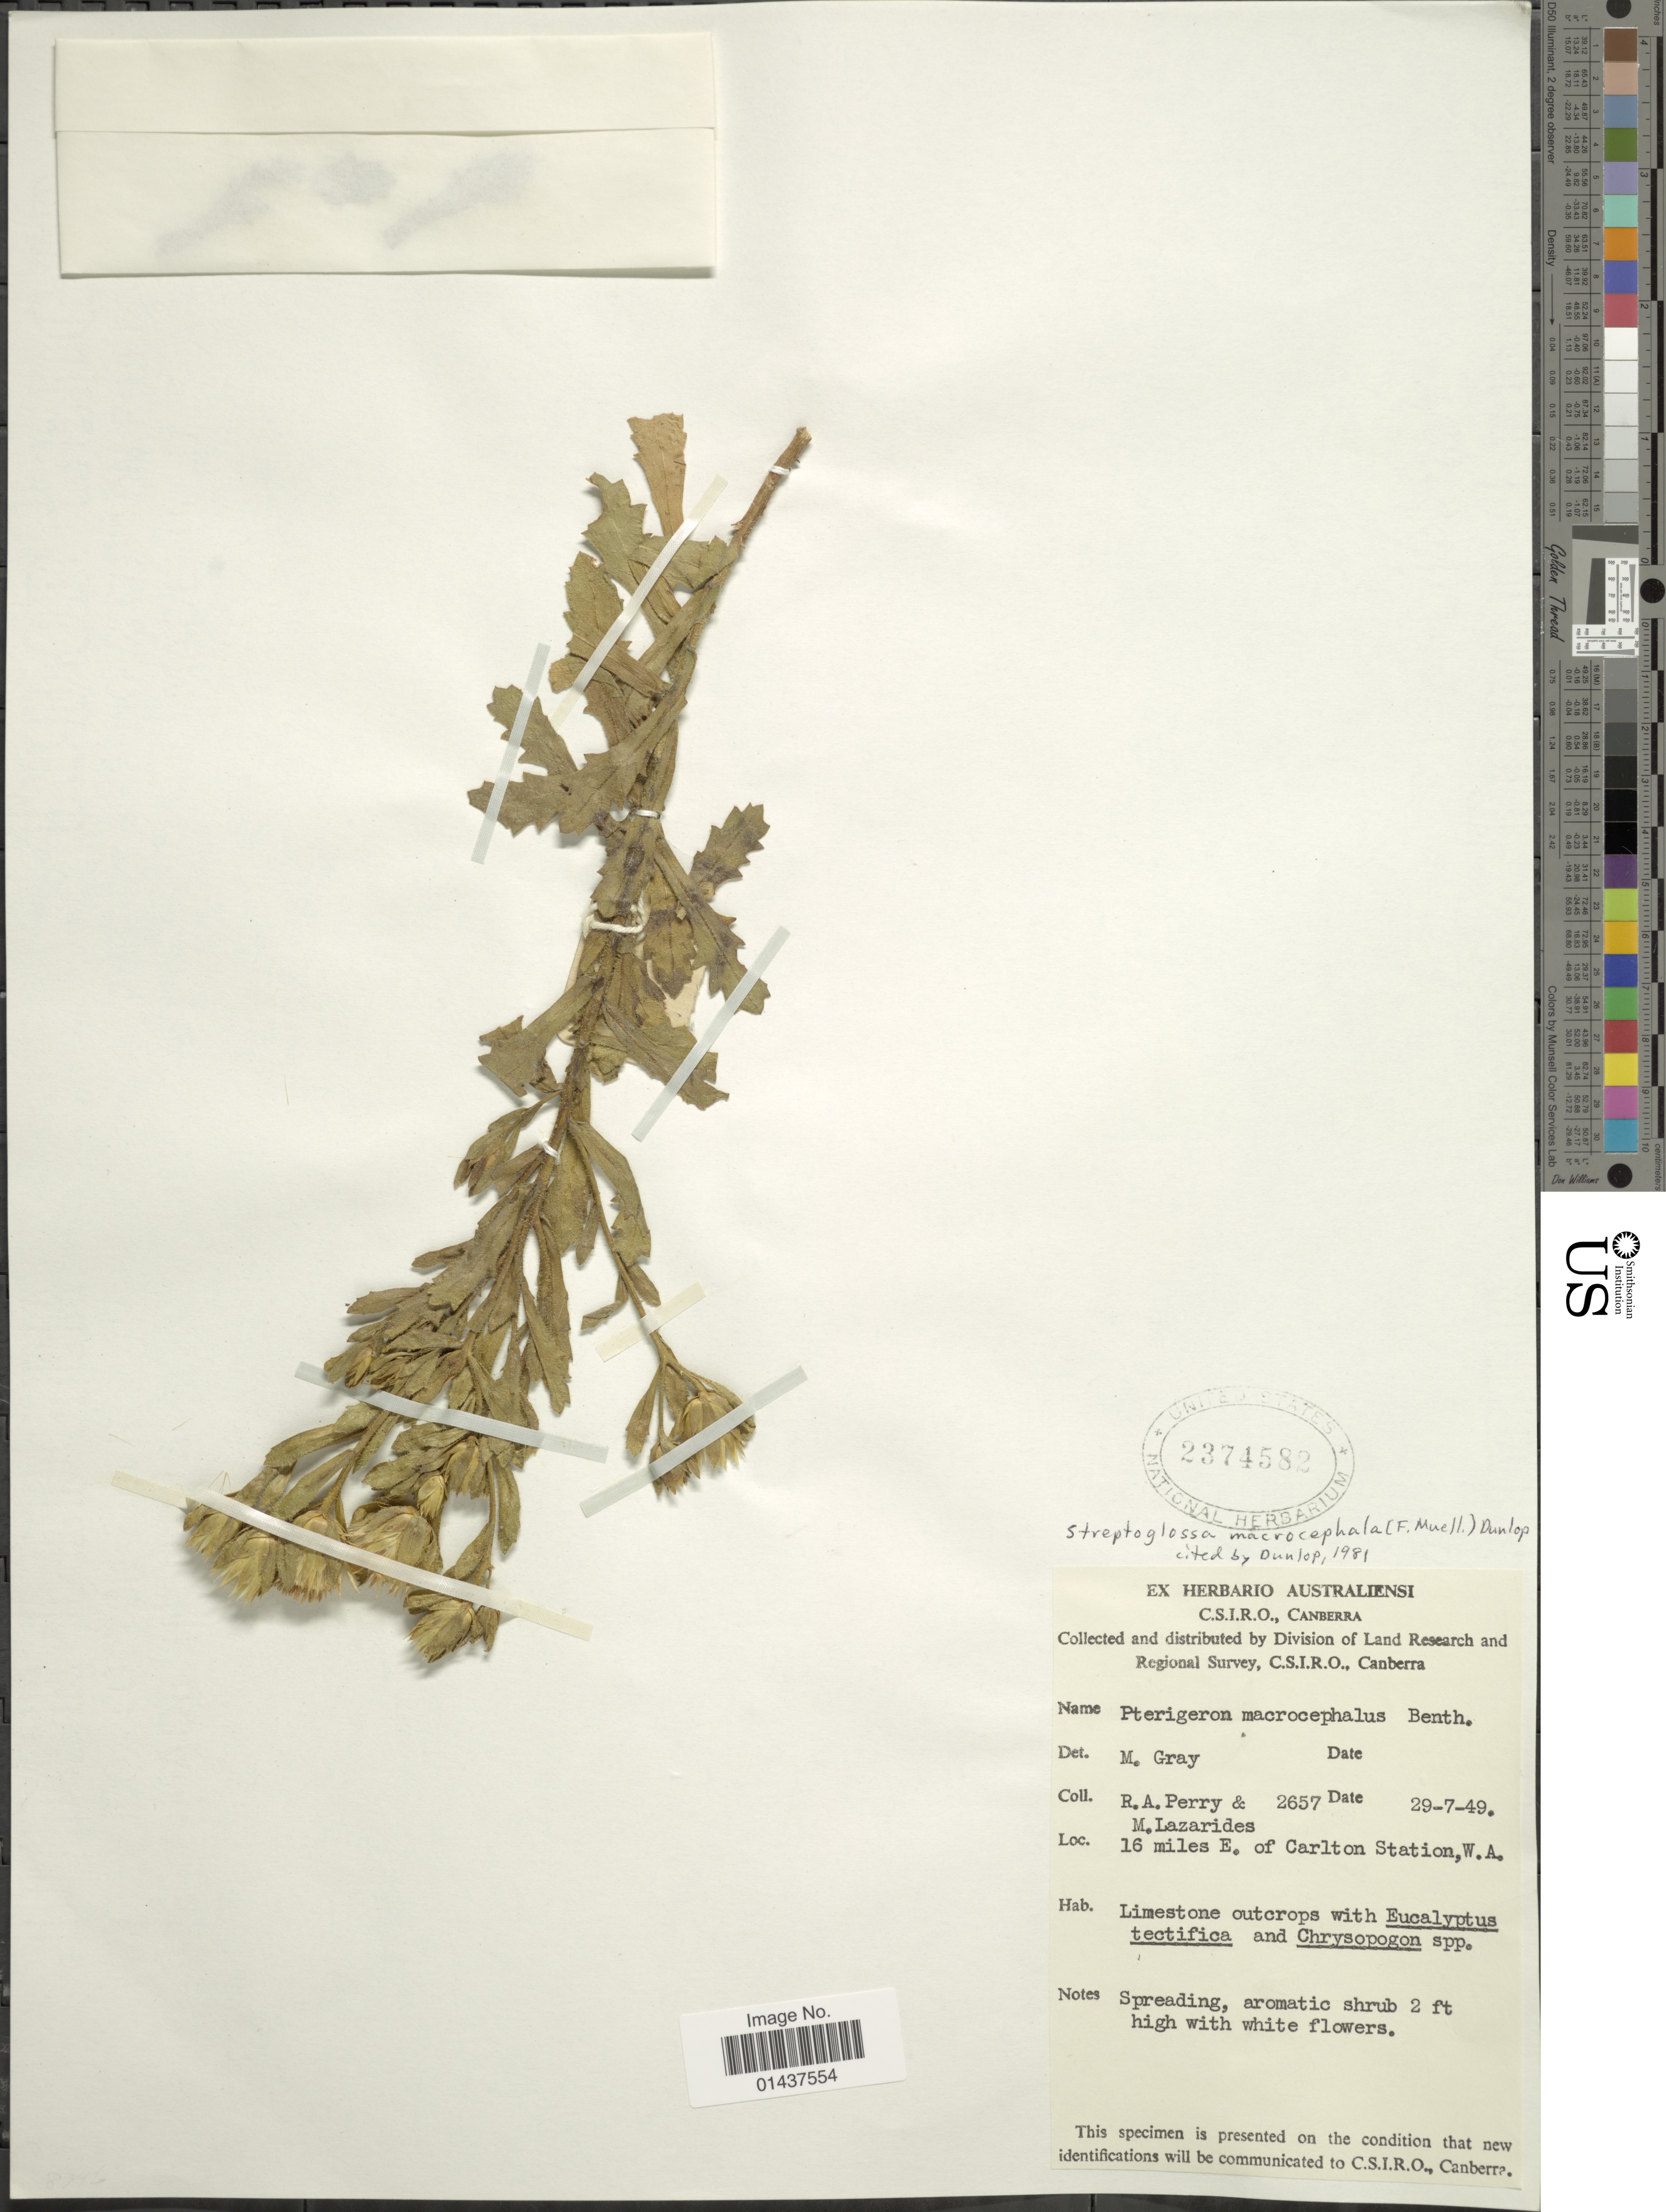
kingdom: Plantae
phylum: Tracheophyta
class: Magnoliopsida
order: Asterales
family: Asteraceae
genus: Streptoglossa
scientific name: Streptoglossa macrocephala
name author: (F. Muell.) Dunlop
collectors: Perry, R. A. & M. Lazarides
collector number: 2657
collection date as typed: Transcribed d/m/y: 29/7/49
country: Australia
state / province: Western Australia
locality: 16 miles E. of Carlton Station, W.A.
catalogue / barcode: US 2374582